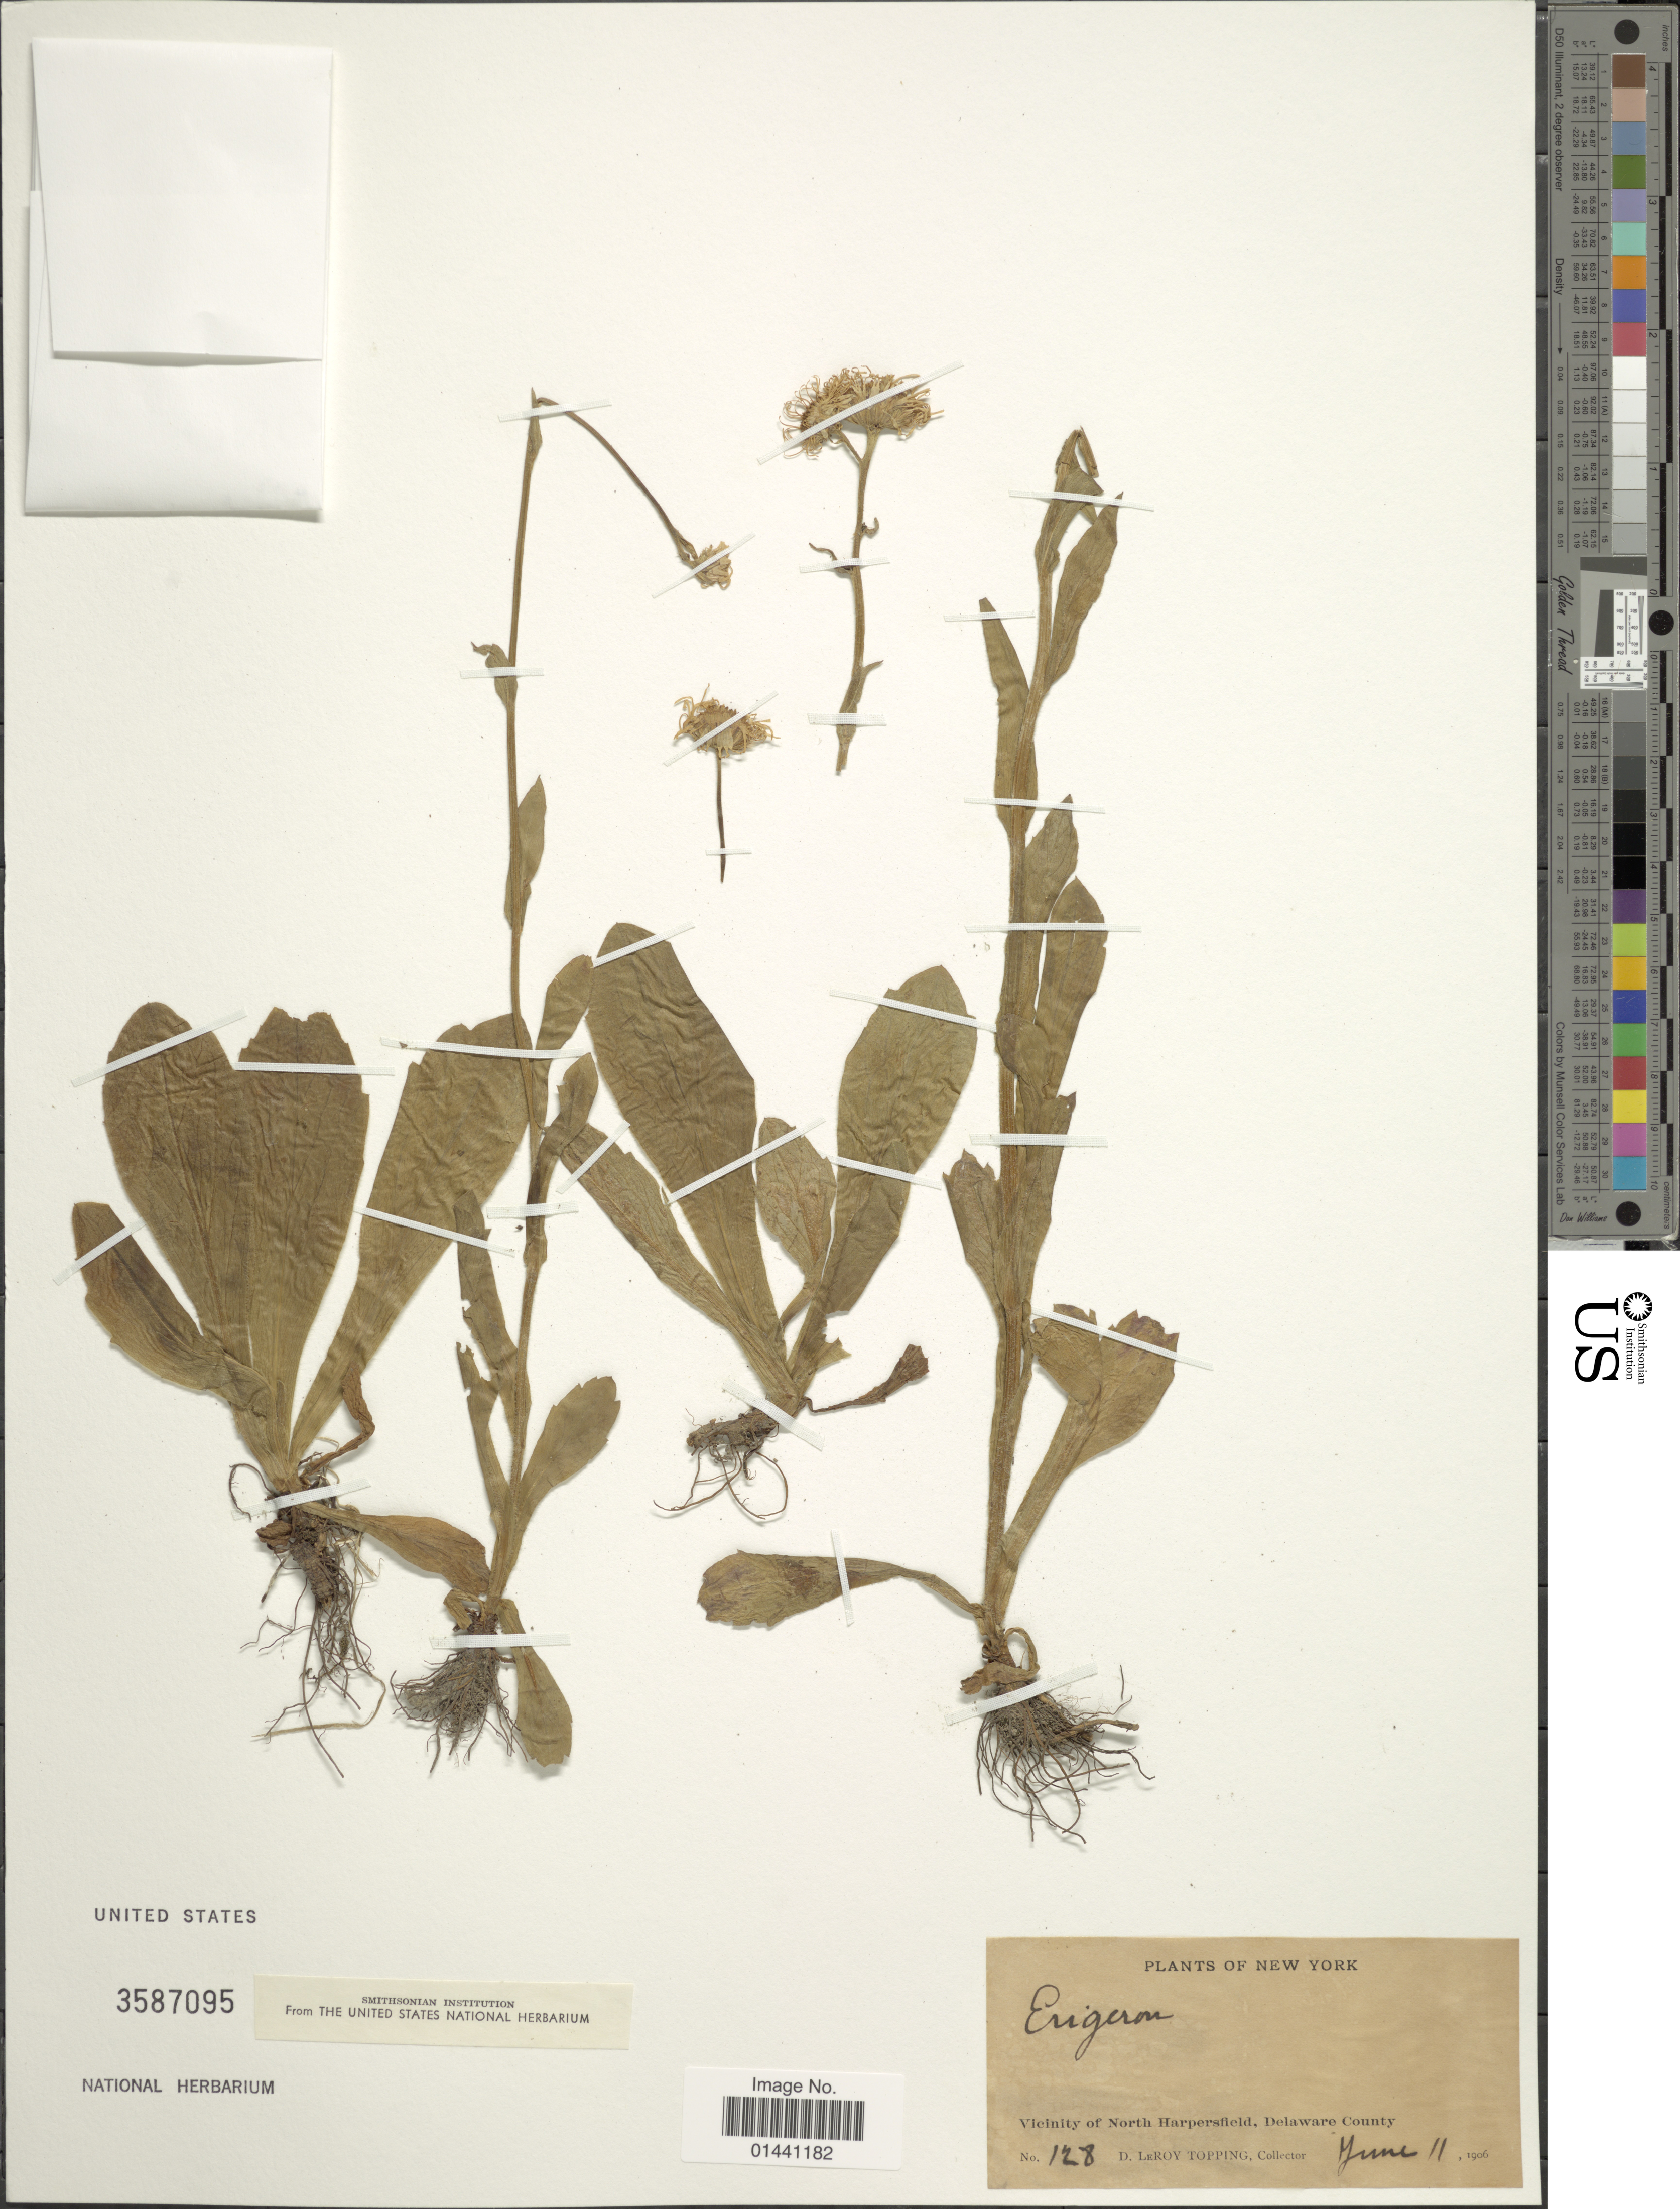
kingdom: Plantae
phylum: Tracheophyta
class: Magnoliopsida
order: Asterales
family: Asteraceae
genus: Erigeron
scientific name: Erigeron sp.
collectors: D. L. Topping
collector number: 128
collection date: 1906-06-11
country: United States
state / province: New York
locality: Vicinity of North Harpersfield, Delaware County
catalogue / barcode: US 3587095